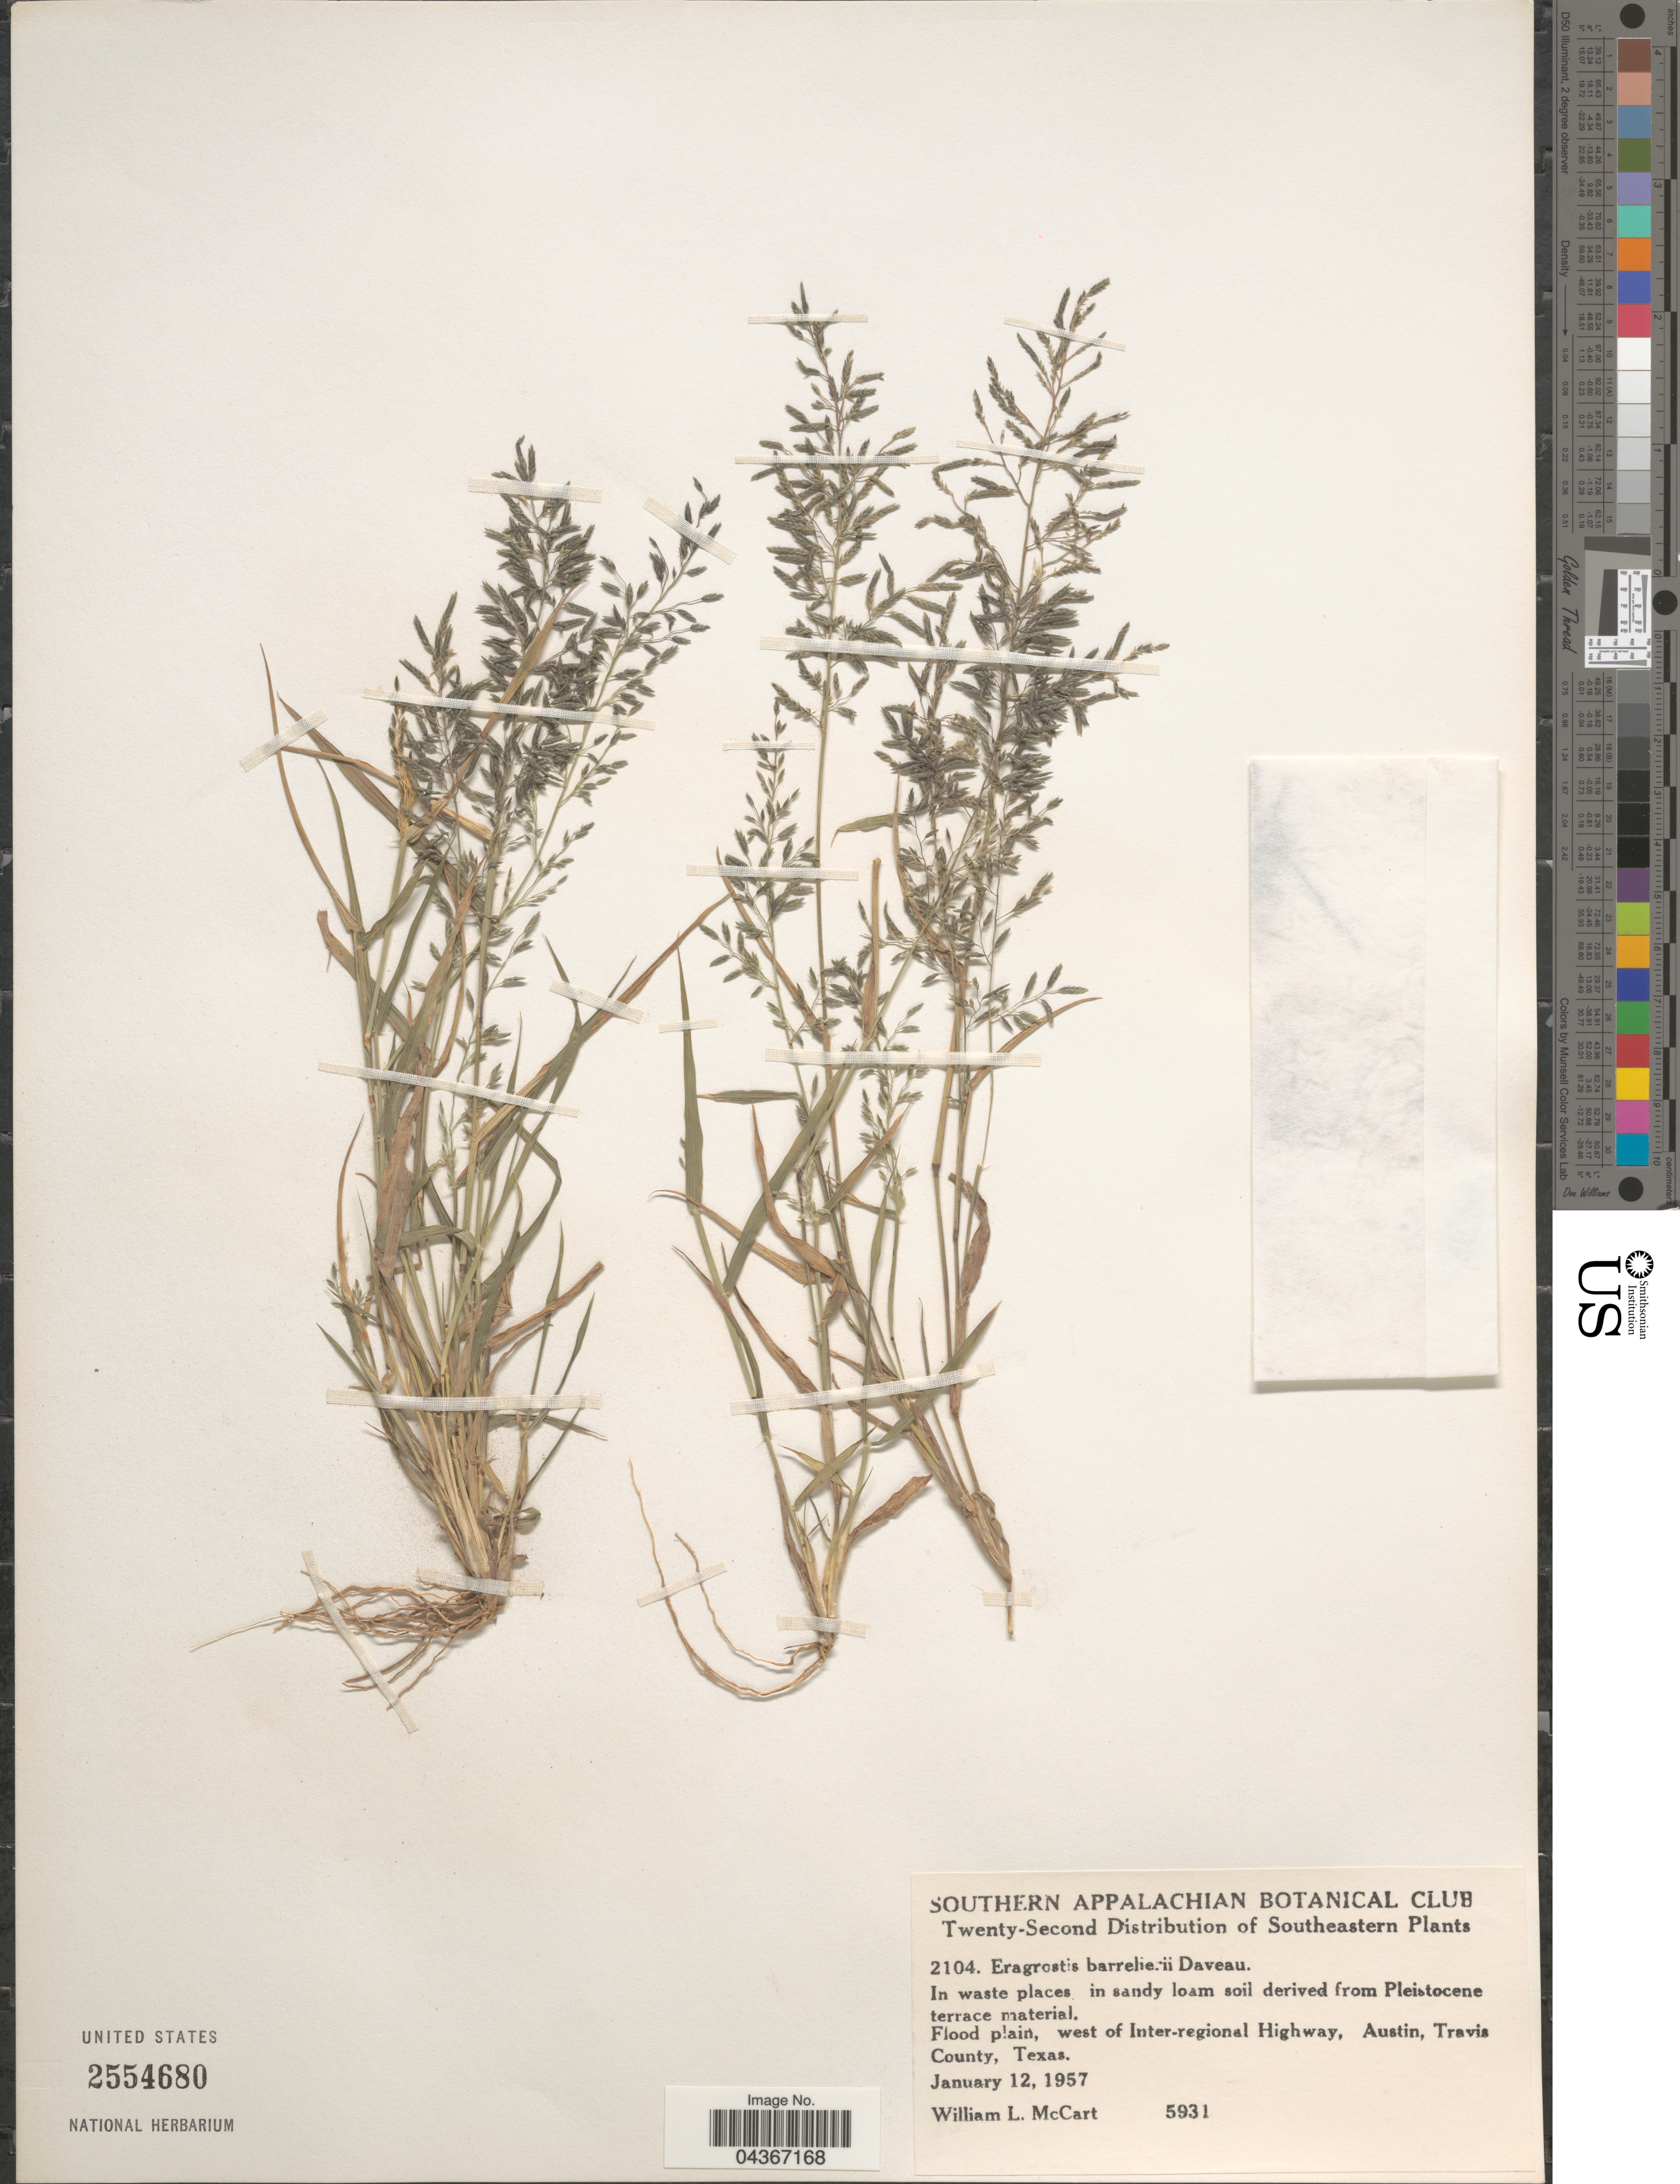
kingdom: Plantae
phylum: Tracheophyta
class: Liliopsida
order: Poales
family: Poaceae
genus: Eragrostis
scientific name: Eragrostis barrelieri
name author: Daveau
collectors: W. McCart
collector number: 5931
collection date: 1957-01-12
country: United States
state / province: Texas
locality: Southeastern. Flood plain, west of Inter-regional Highway, Austin, Travis County.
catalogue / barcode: US 2554680